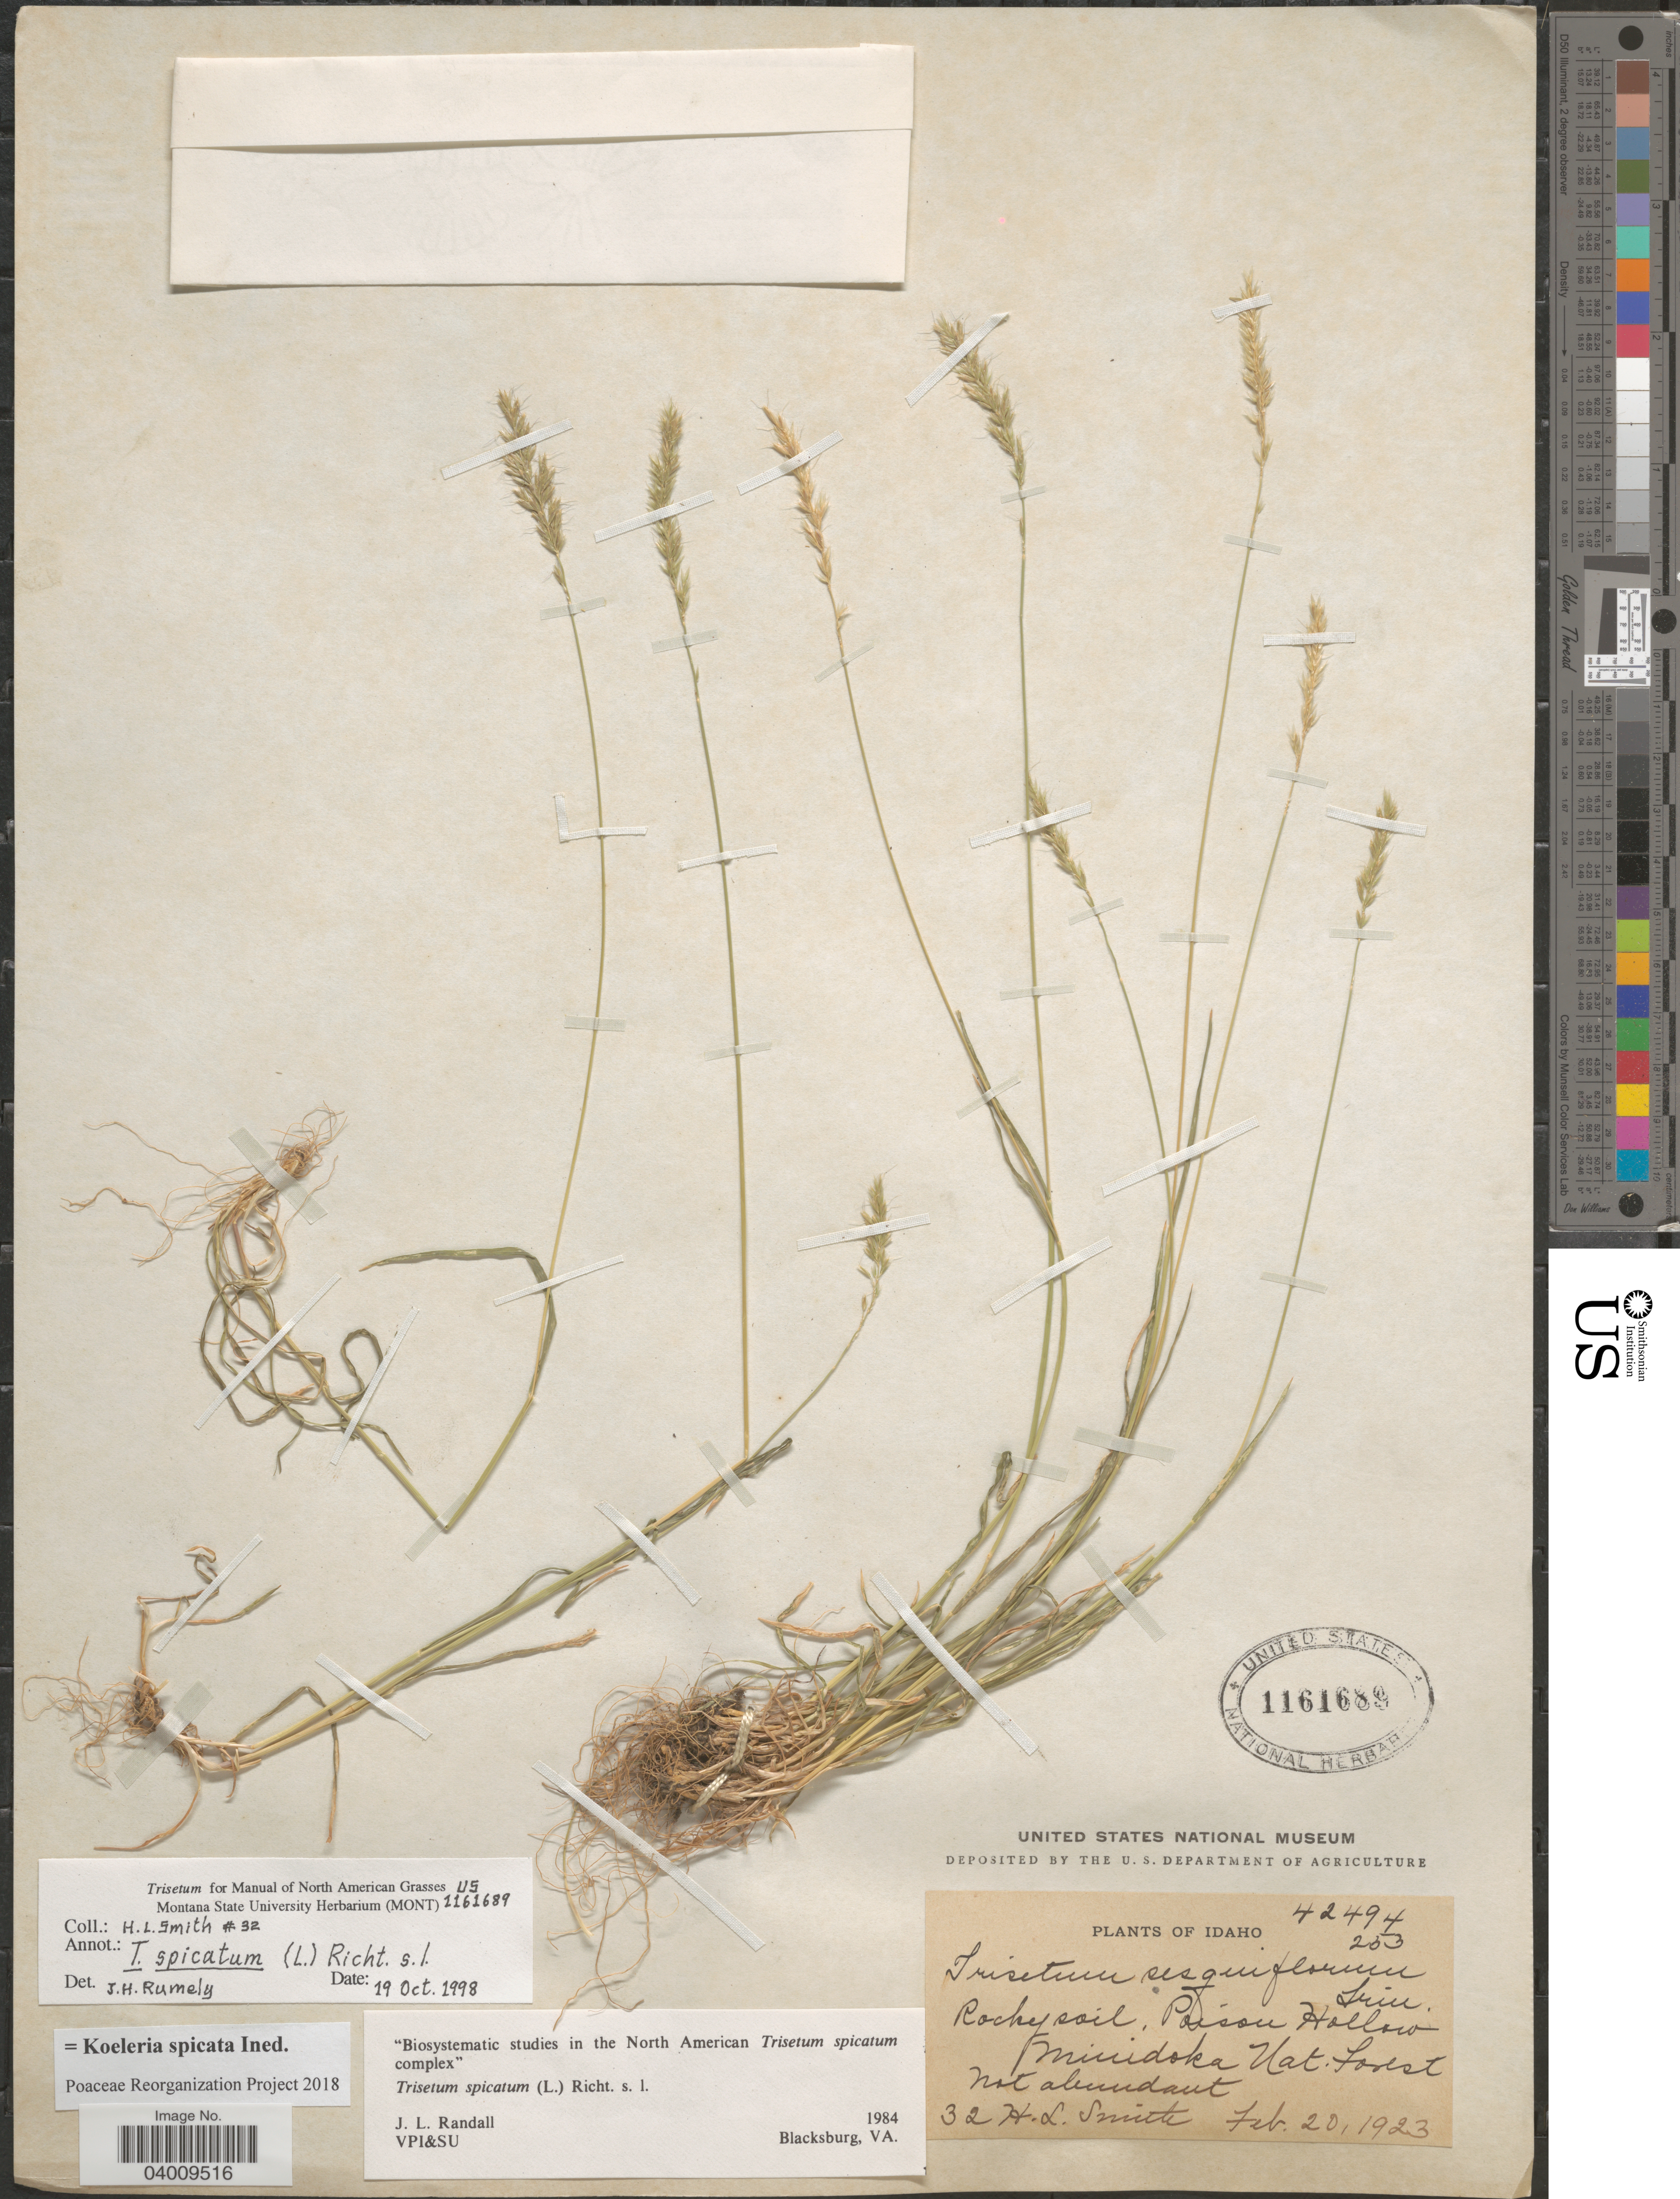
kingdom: Plantae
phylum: Tracheophyta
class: Liliopsida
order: Poales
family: Poaceae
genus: Koeleria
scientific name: Koeleria spicata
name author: (L.) Barberá et al.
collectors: H. L. Smith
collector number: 32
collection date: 1923-02-20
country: United States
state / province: Idaho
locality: Rocky soil. Poison Hallow. Minidoka Nat. forest.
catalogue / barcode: US 1161689